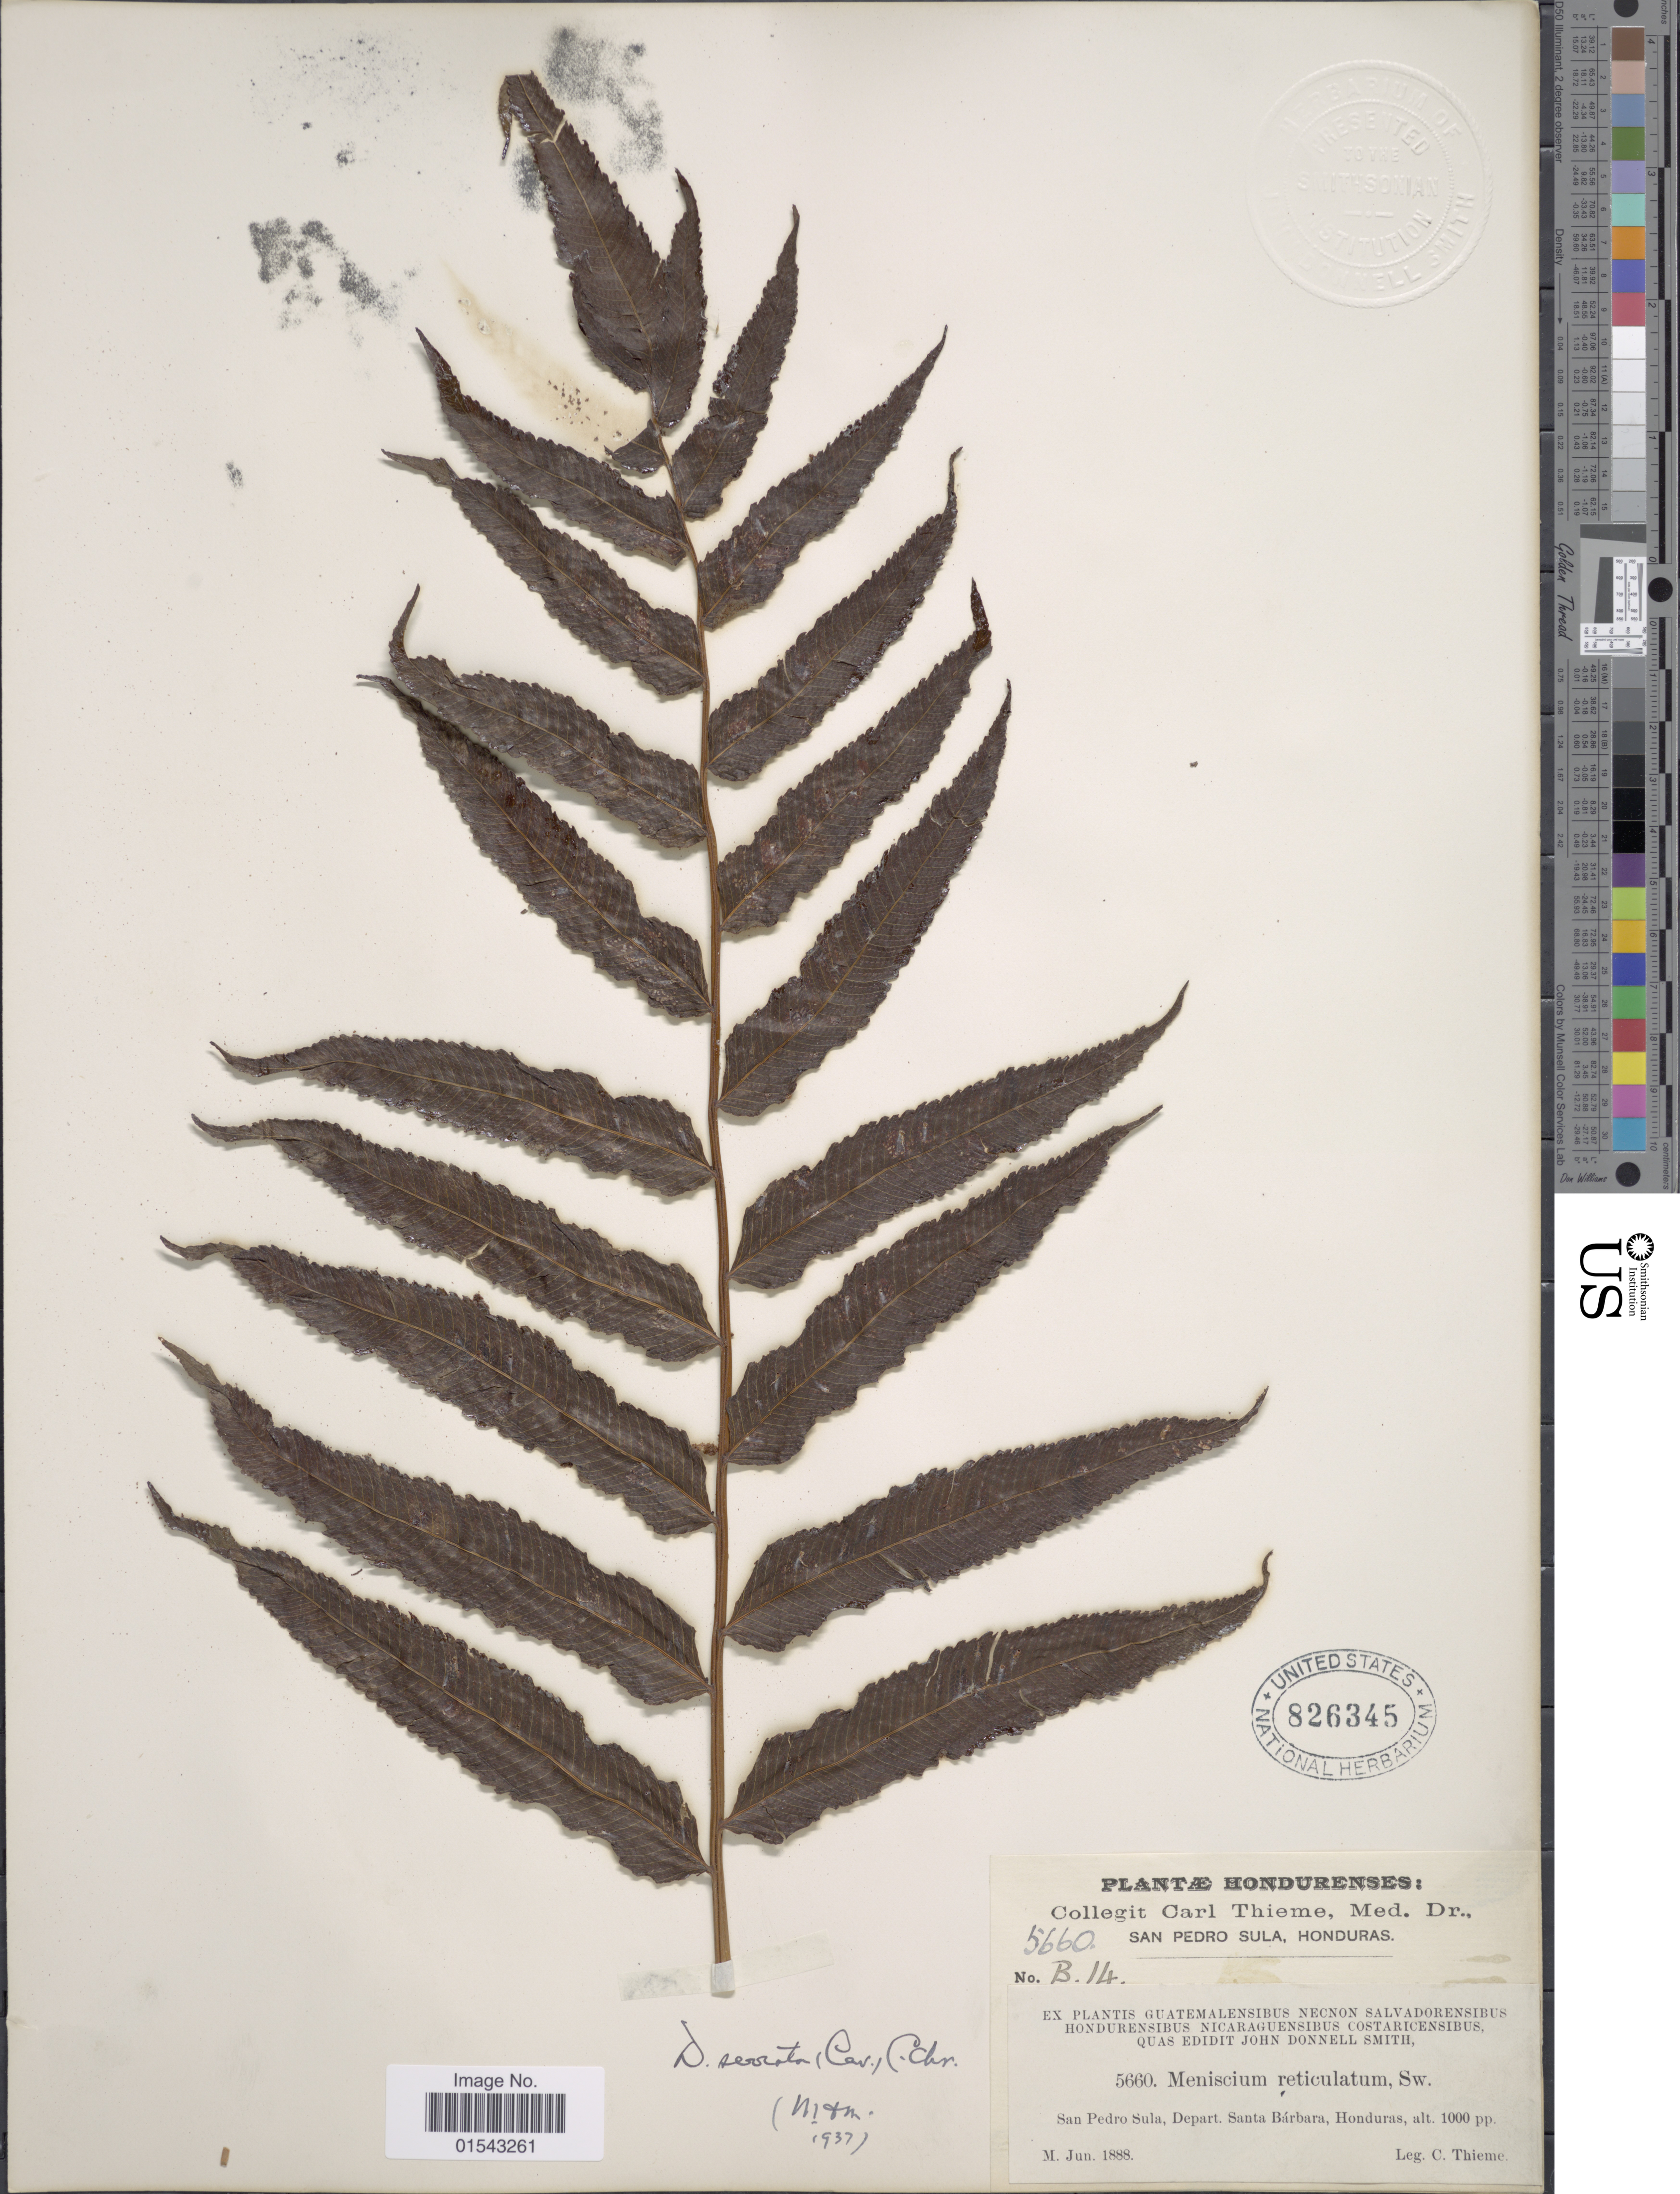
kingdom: Plantae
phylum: Tracheophyta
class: Polypodiopsida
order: Polypodiales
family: Thelypteridaceae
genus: Meniscium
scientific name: Meniscium serratum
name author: Cav.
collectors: C. Thieme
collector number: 5660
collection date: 1888-06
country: Honduras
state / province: Santa Bárbara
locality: San Pedro Sula, Depart. Santa Barbara, Honduras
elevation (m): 305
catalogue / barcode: US 826345